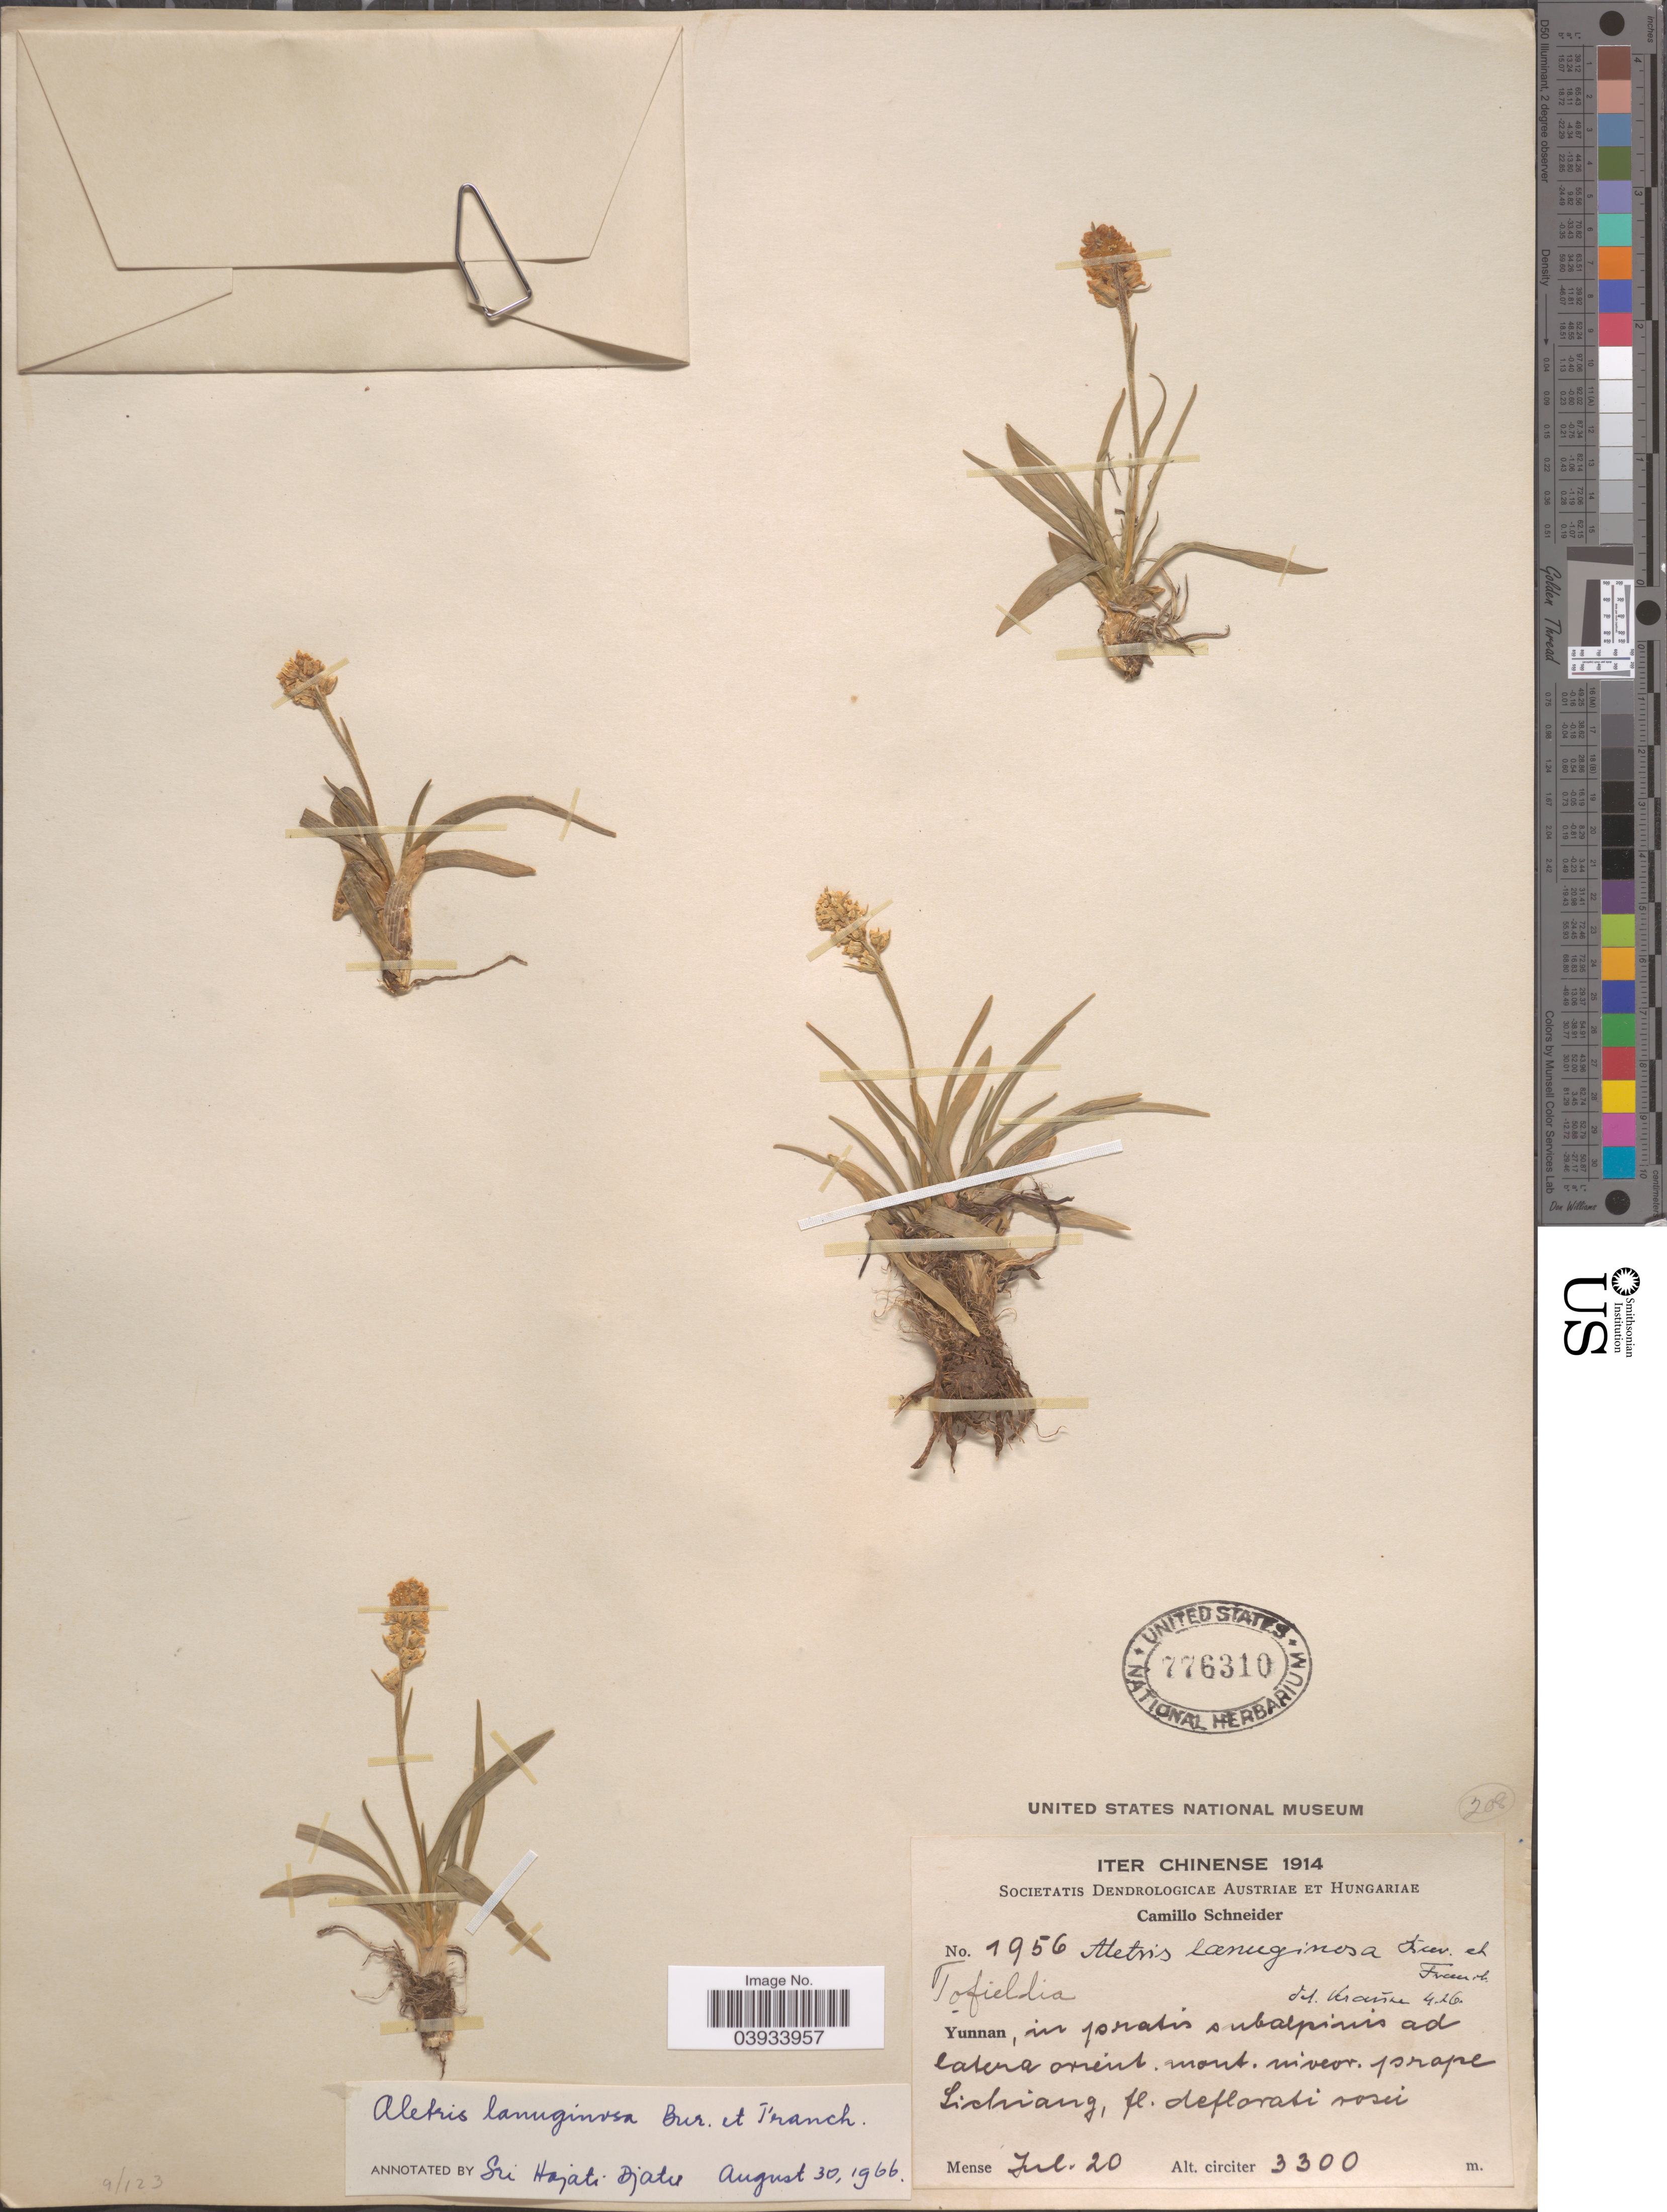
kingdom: Plantae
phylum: Tracheophyta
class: Liliopsida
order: Dioscoreales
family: Nartheciaceae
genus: Aletris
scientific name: Aletris lanuginosa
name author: Bureau & Franch.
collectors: C. K. Schneider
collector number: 1956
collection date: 1914-07-20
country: China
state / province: Yunnan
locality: Ad Catera orient. mont. niveor. prope Lichiang.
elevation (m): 3300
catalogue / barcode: US 776310